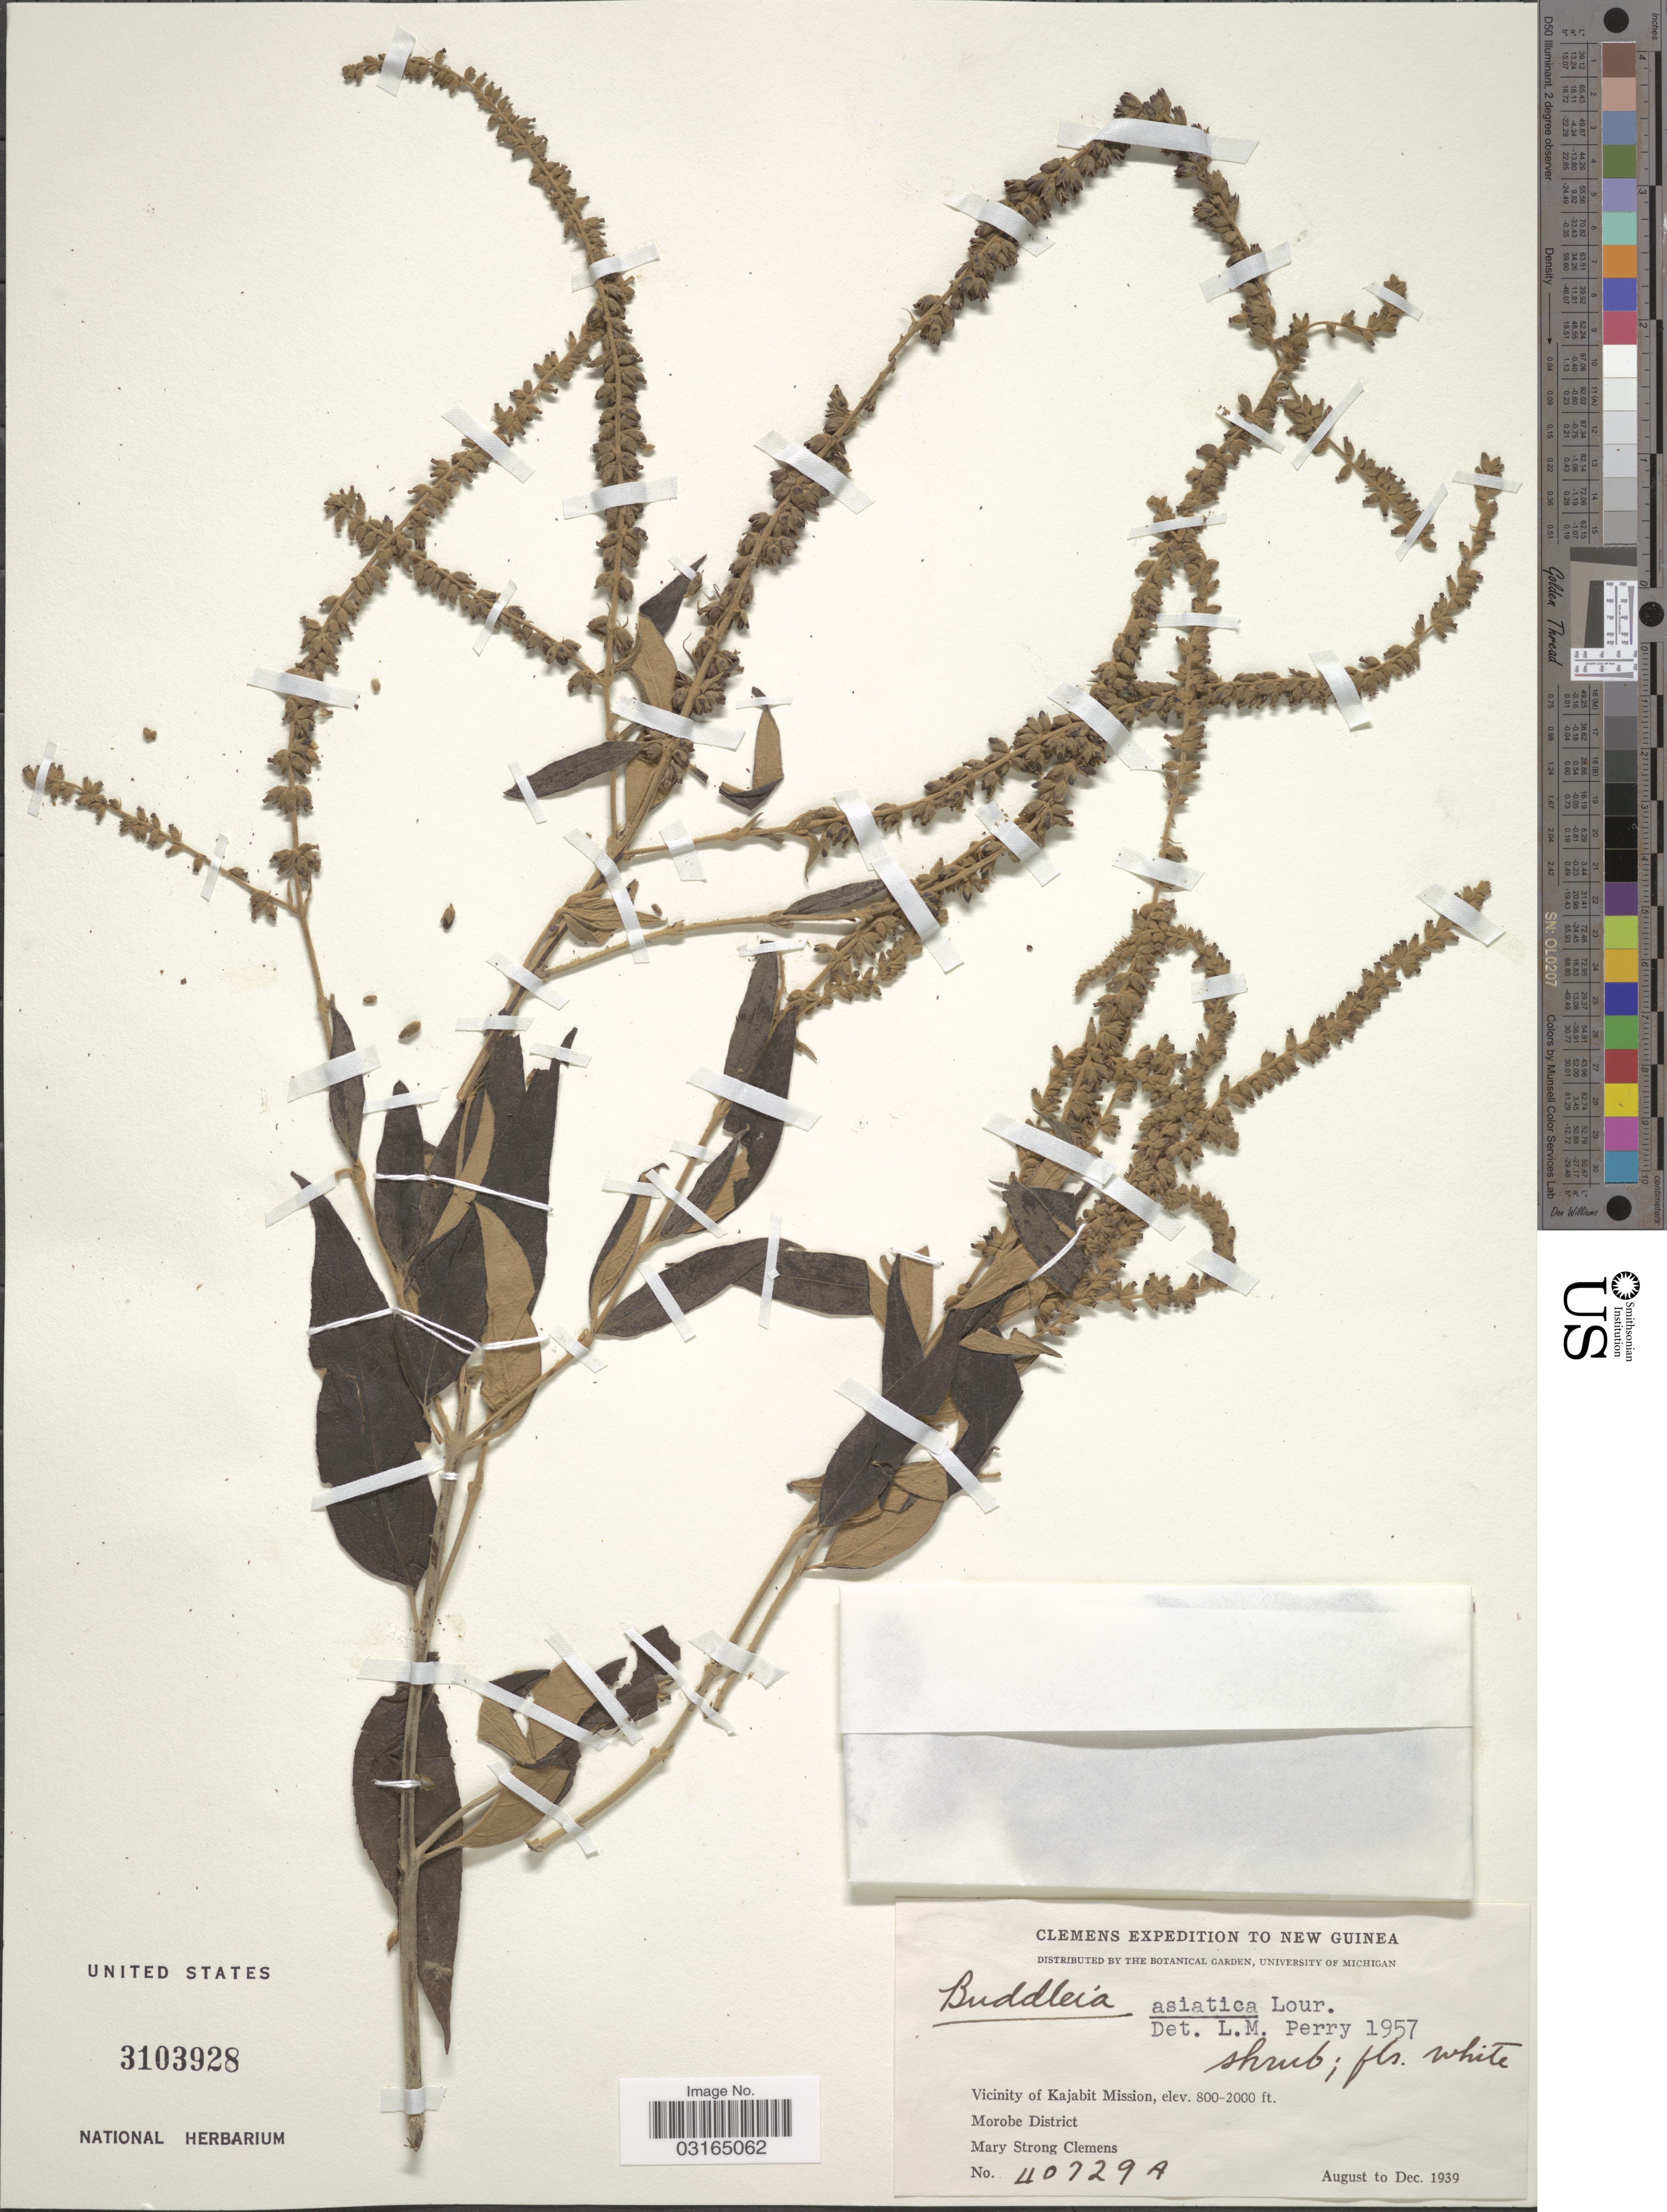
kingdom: Plantae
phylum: Tracheophyta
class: Magnoliopsida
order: Lamiales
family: Scrophulariaceae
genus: Buddleja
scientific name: Buddleja asiatica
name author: Lour.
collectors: M. S. Clemens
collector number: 40729A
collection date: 1939-08/1939-12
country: Papua New Guinea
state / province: Morobe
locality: New Guinea. Vicinity of Kajabit Mission.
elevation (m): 244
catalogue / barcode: US 3103928